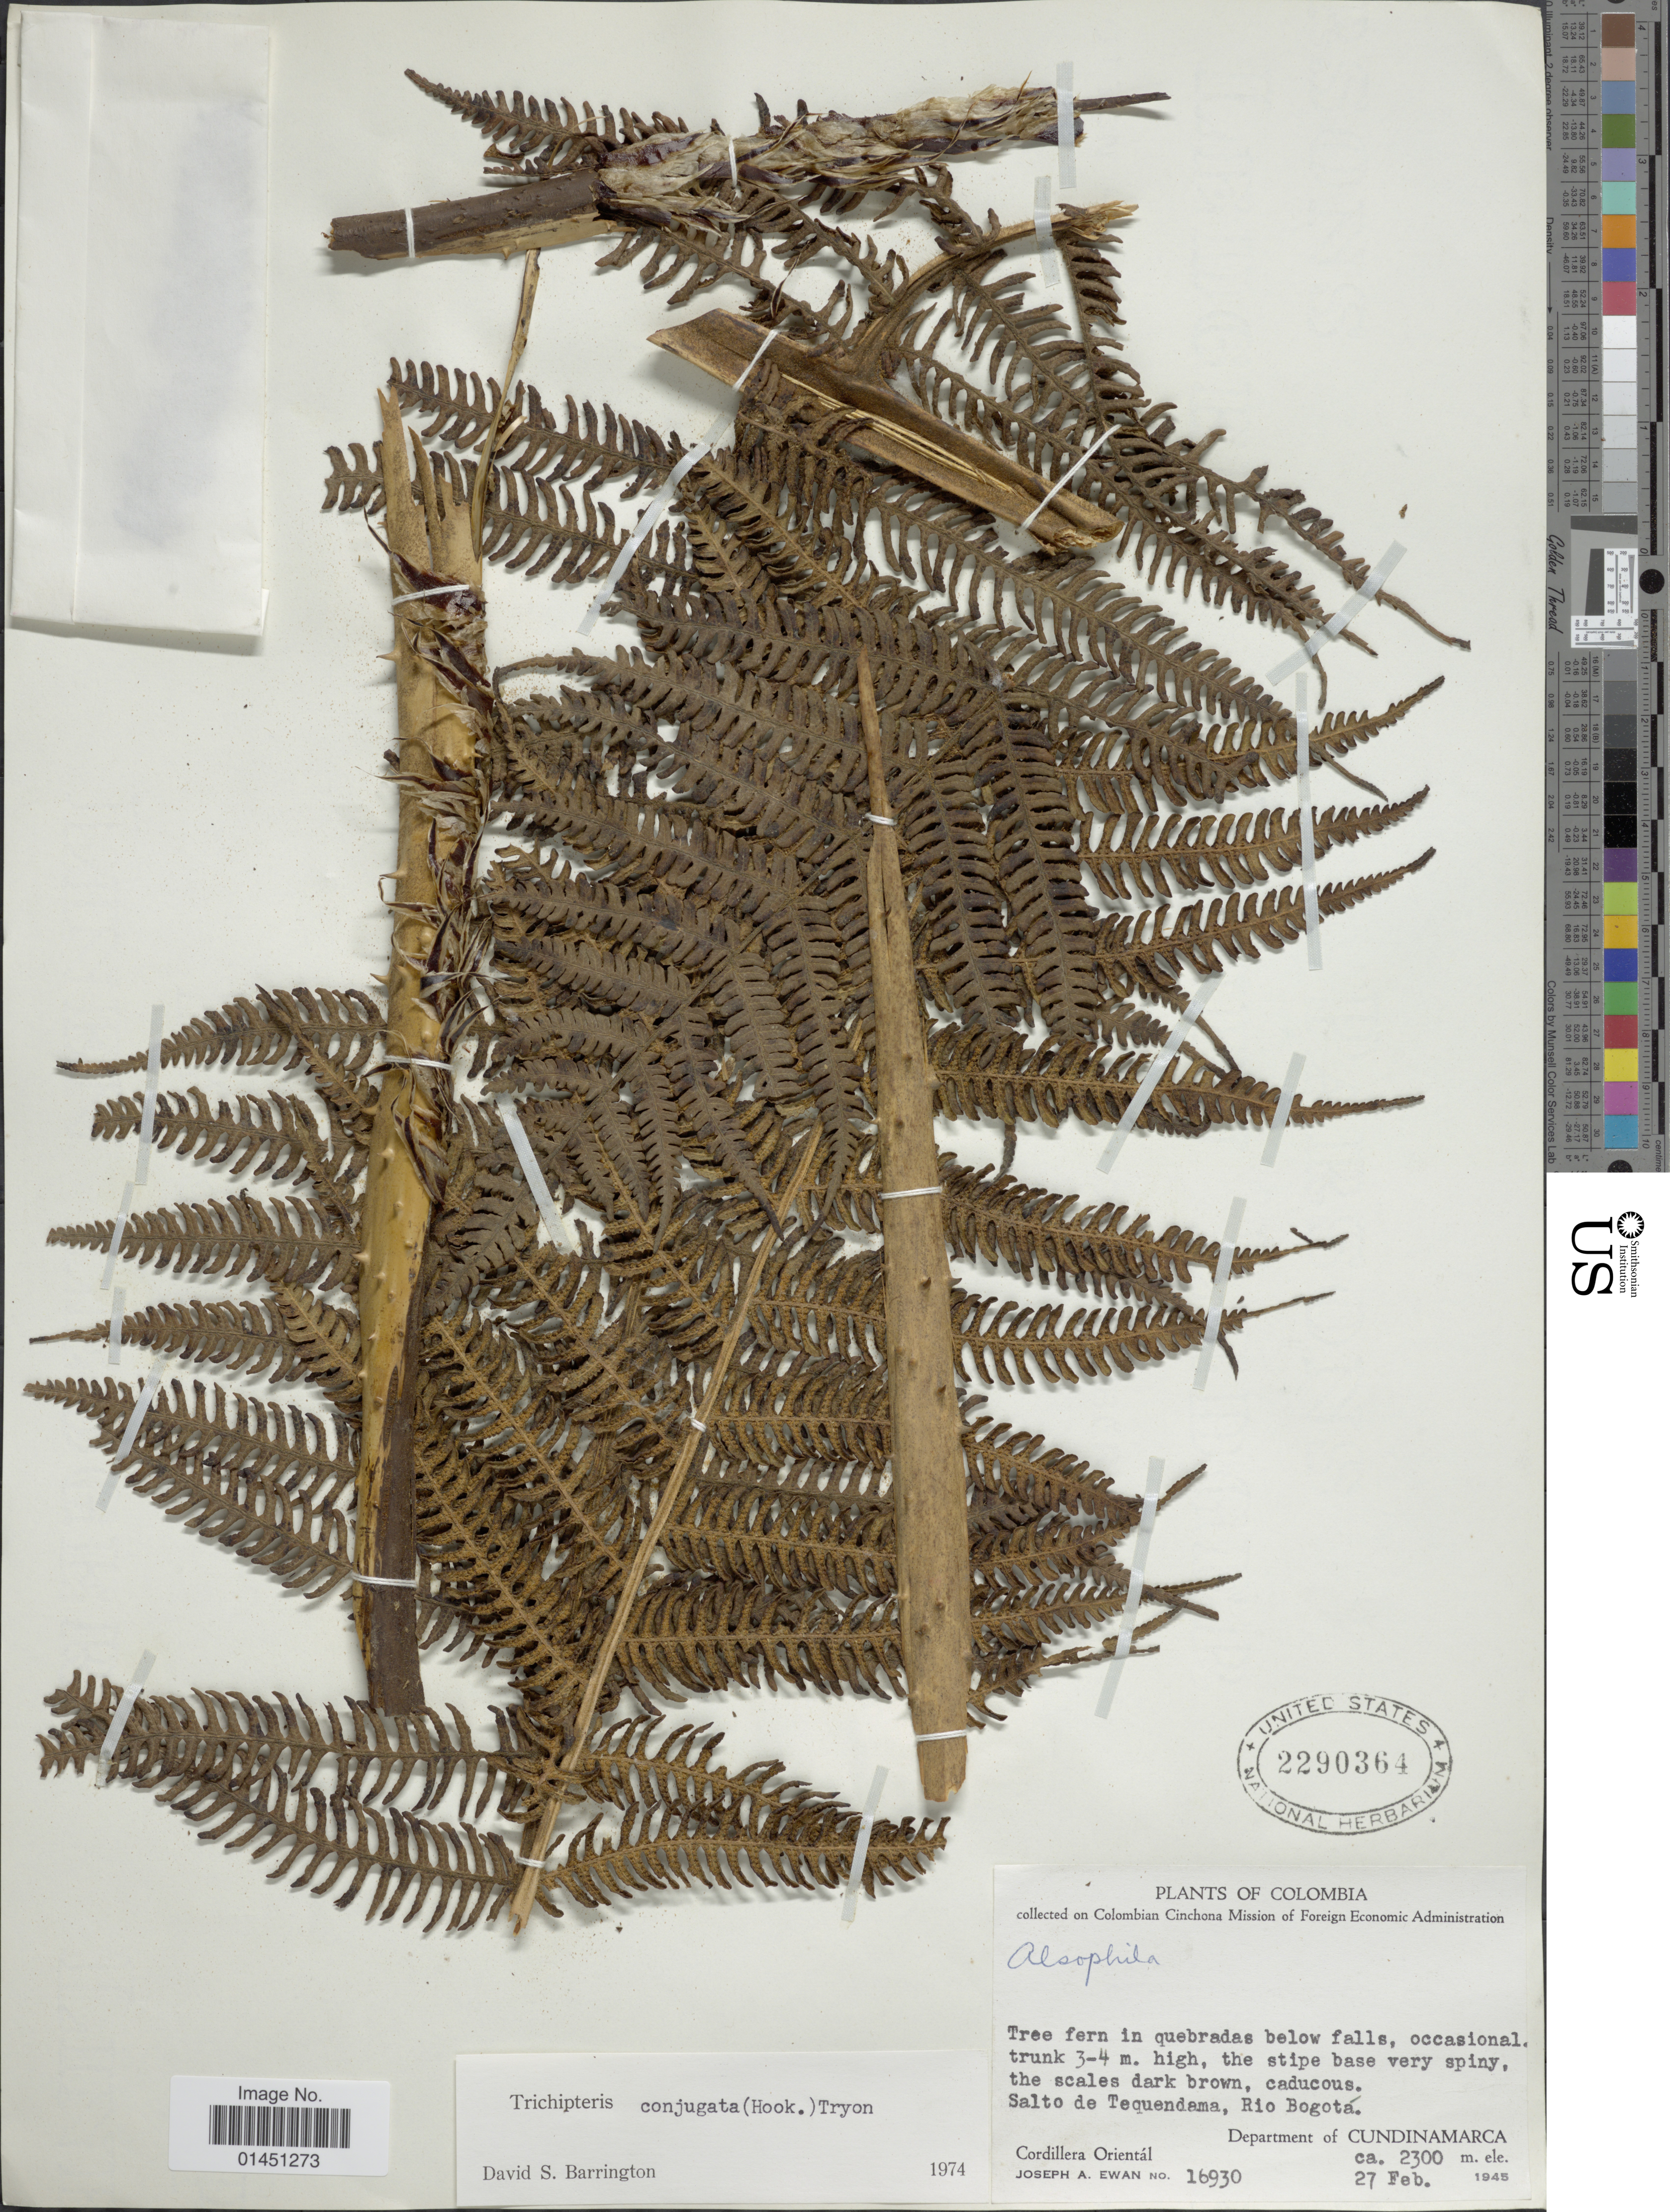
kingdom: Plantae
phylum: Tracheophyta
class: Polypodiopsida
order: Cyatheales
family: Cyatheaceae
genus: Cyathea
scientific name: Cyathea conjugata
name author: (Hook.) Domin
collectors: J. A. Ewan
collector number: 16930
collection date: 1945-02-27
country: Colombia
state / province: Cundinamarca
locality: Salto de Tequendama, Rio Bogota, Cordillera Oriental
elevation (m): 2300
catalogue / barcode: US 2290364